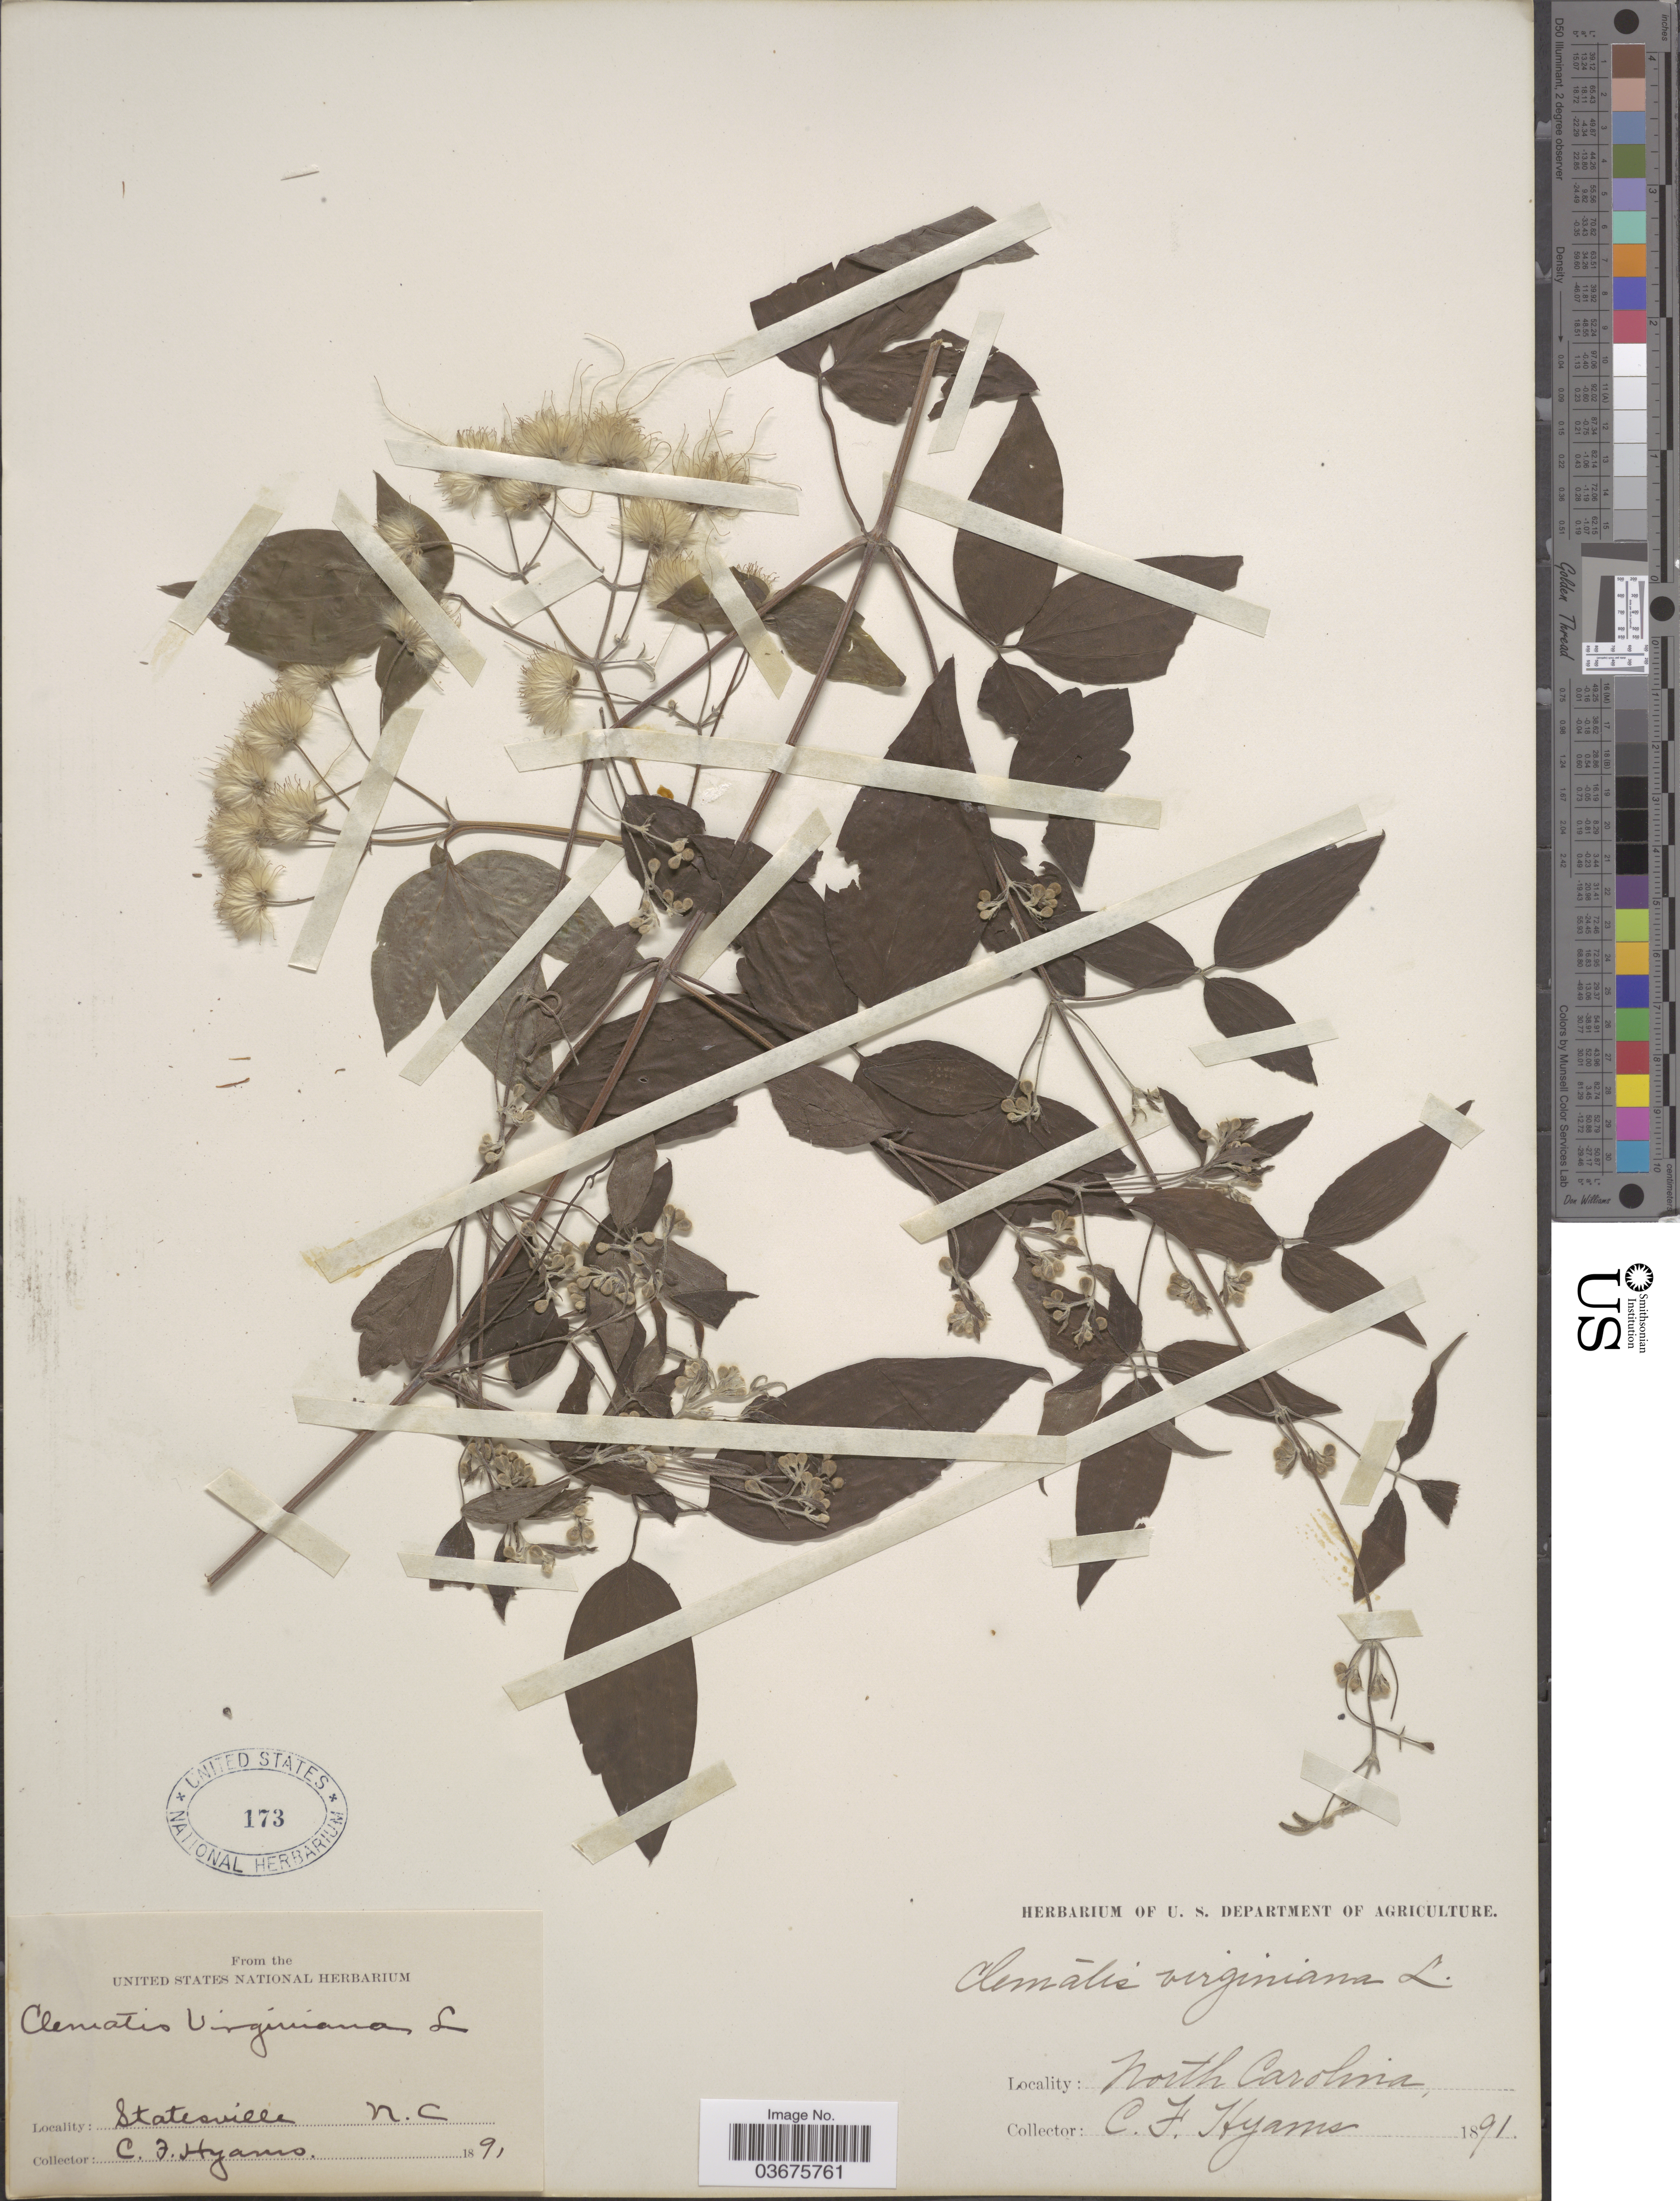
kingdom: Plantae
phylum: Tracheophyta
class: Magnoliopsida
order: Ranunculales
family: Ranunculaceae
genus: Clematis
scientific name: Clematis virginiana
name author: L.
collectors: C. Hyams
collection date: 1891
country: United States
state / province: North Carolina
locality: Statesville.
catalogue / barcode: US 173